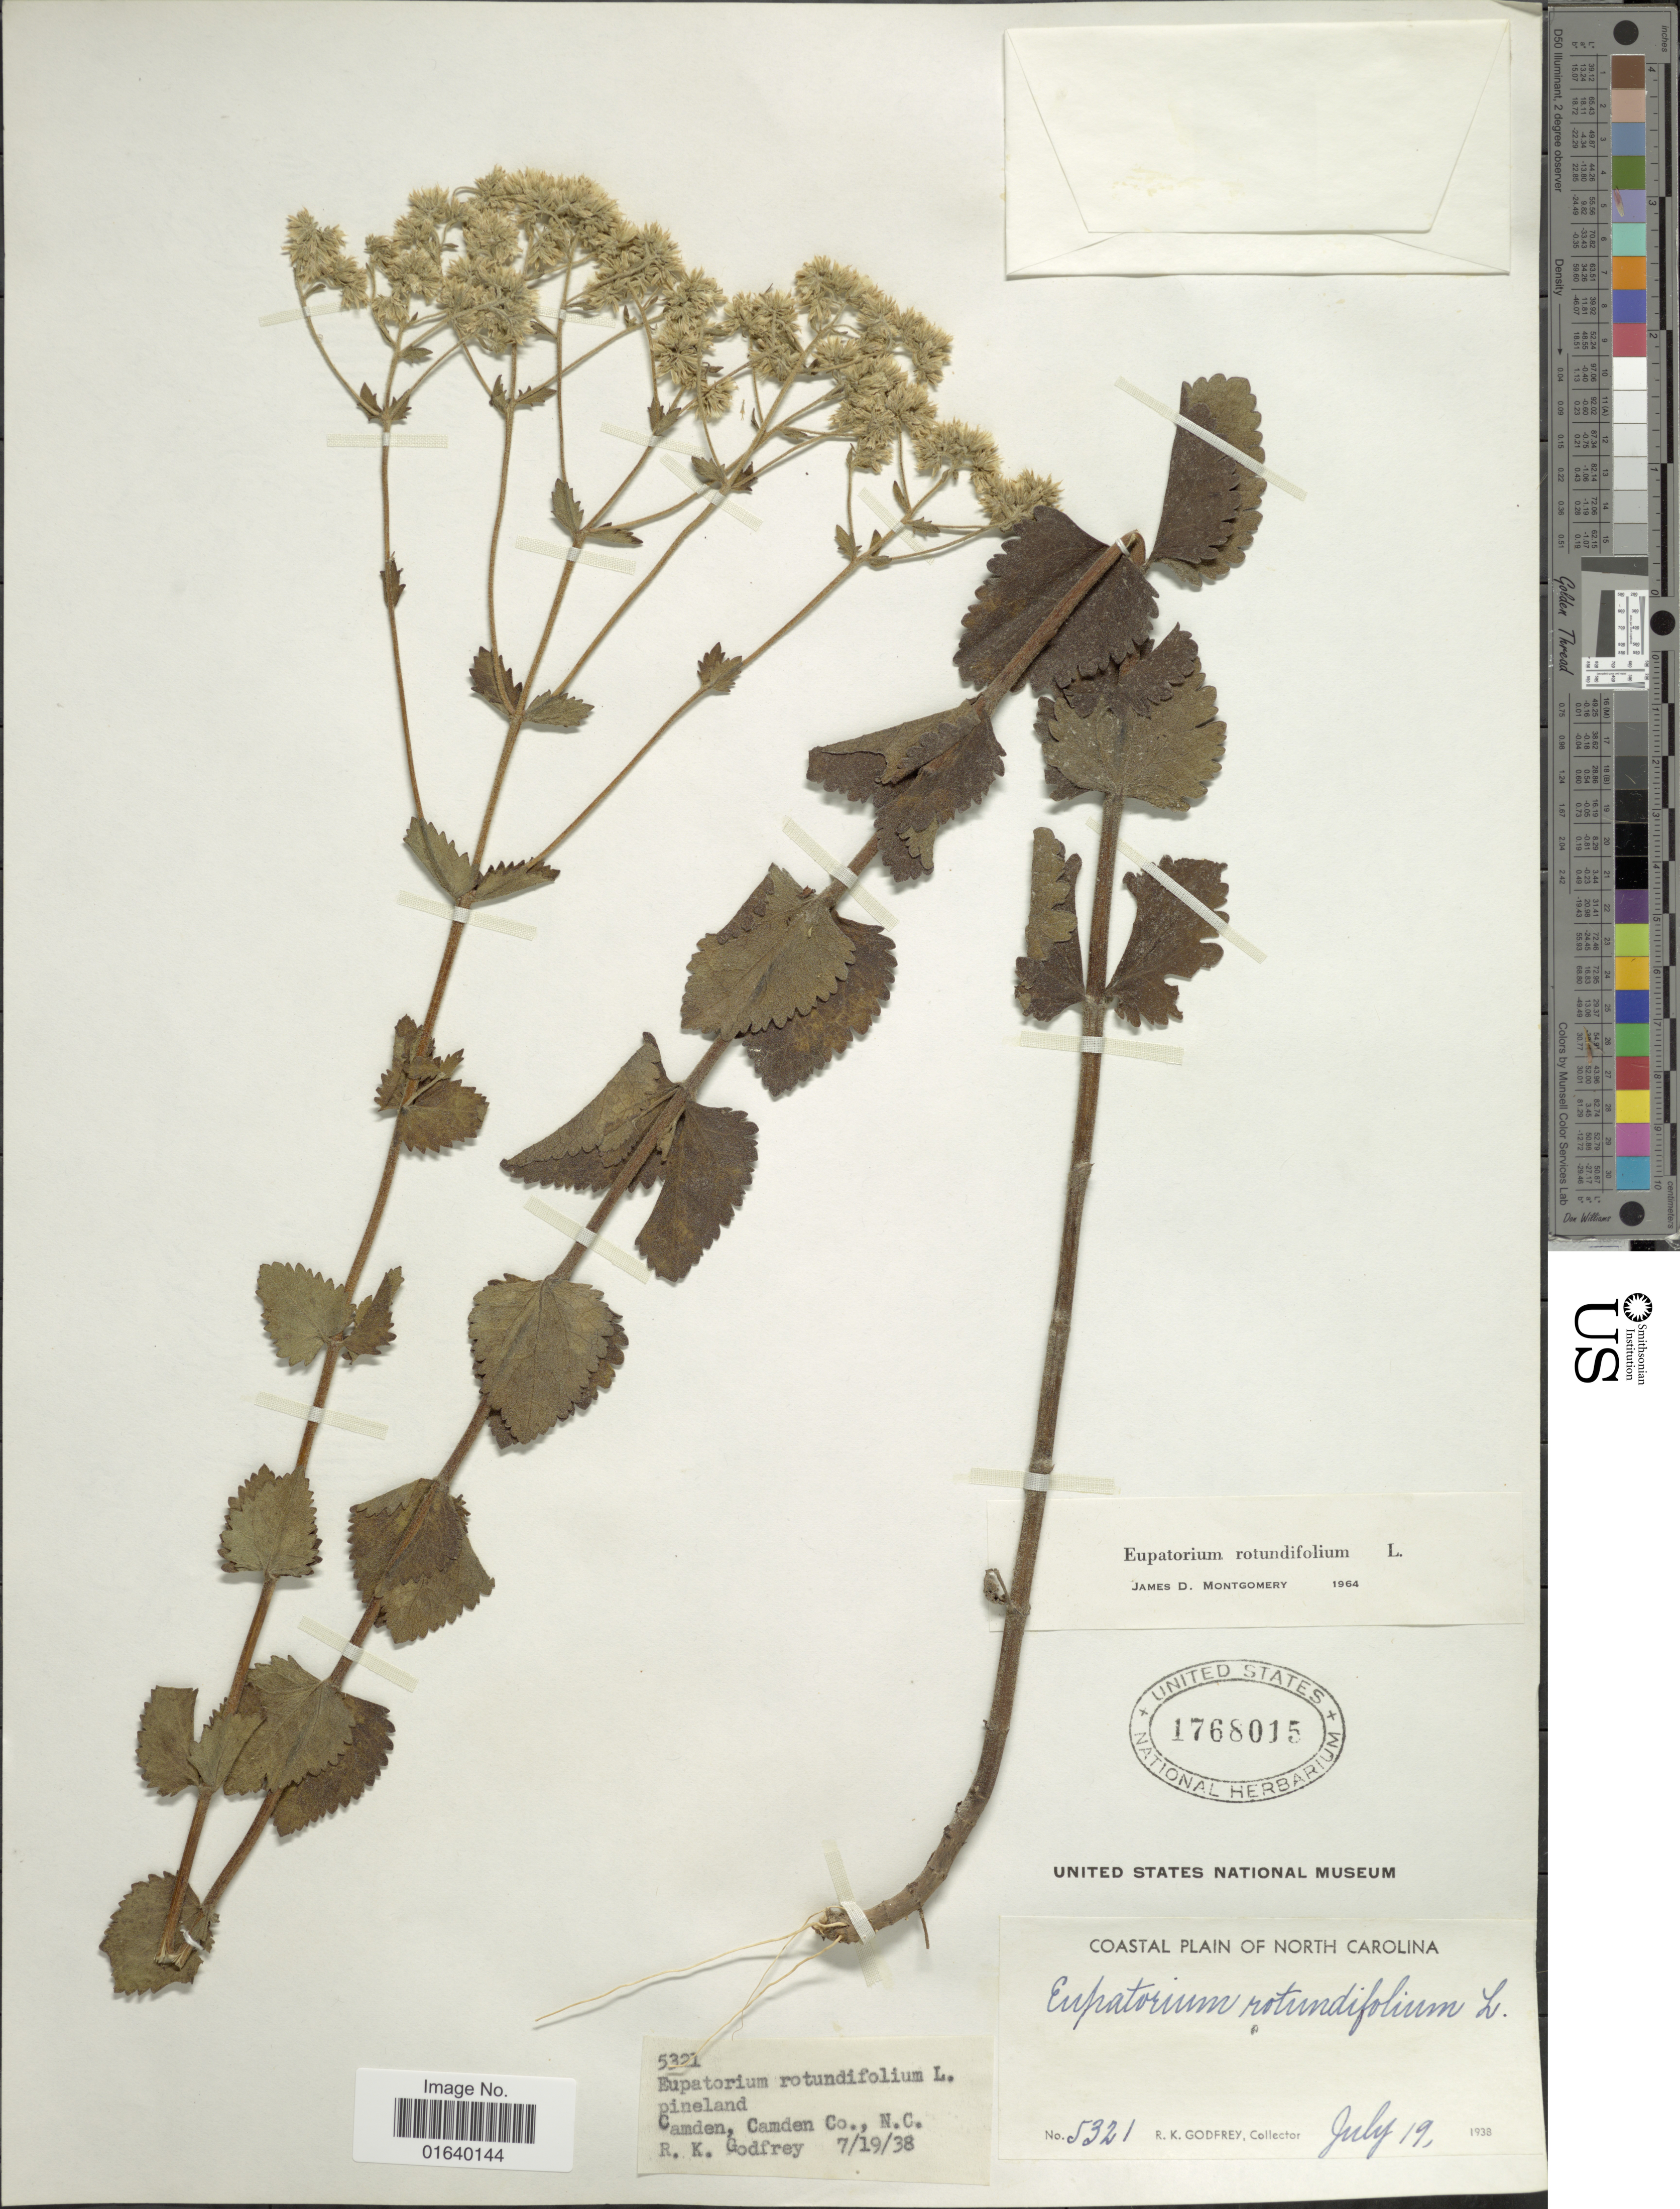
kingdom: Plantae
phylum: Tracheophyta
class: Magnoliopsida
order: Asterales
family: Asteraceae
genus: Eupatorium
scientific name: Eupatorium rotundifolium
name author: L.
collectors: R. K. Godfrey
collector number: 5321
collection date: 1938-07-19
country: United States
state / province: North Carolina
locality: Camden, Camden Co, Coastal Plain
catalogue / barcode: US 1768015